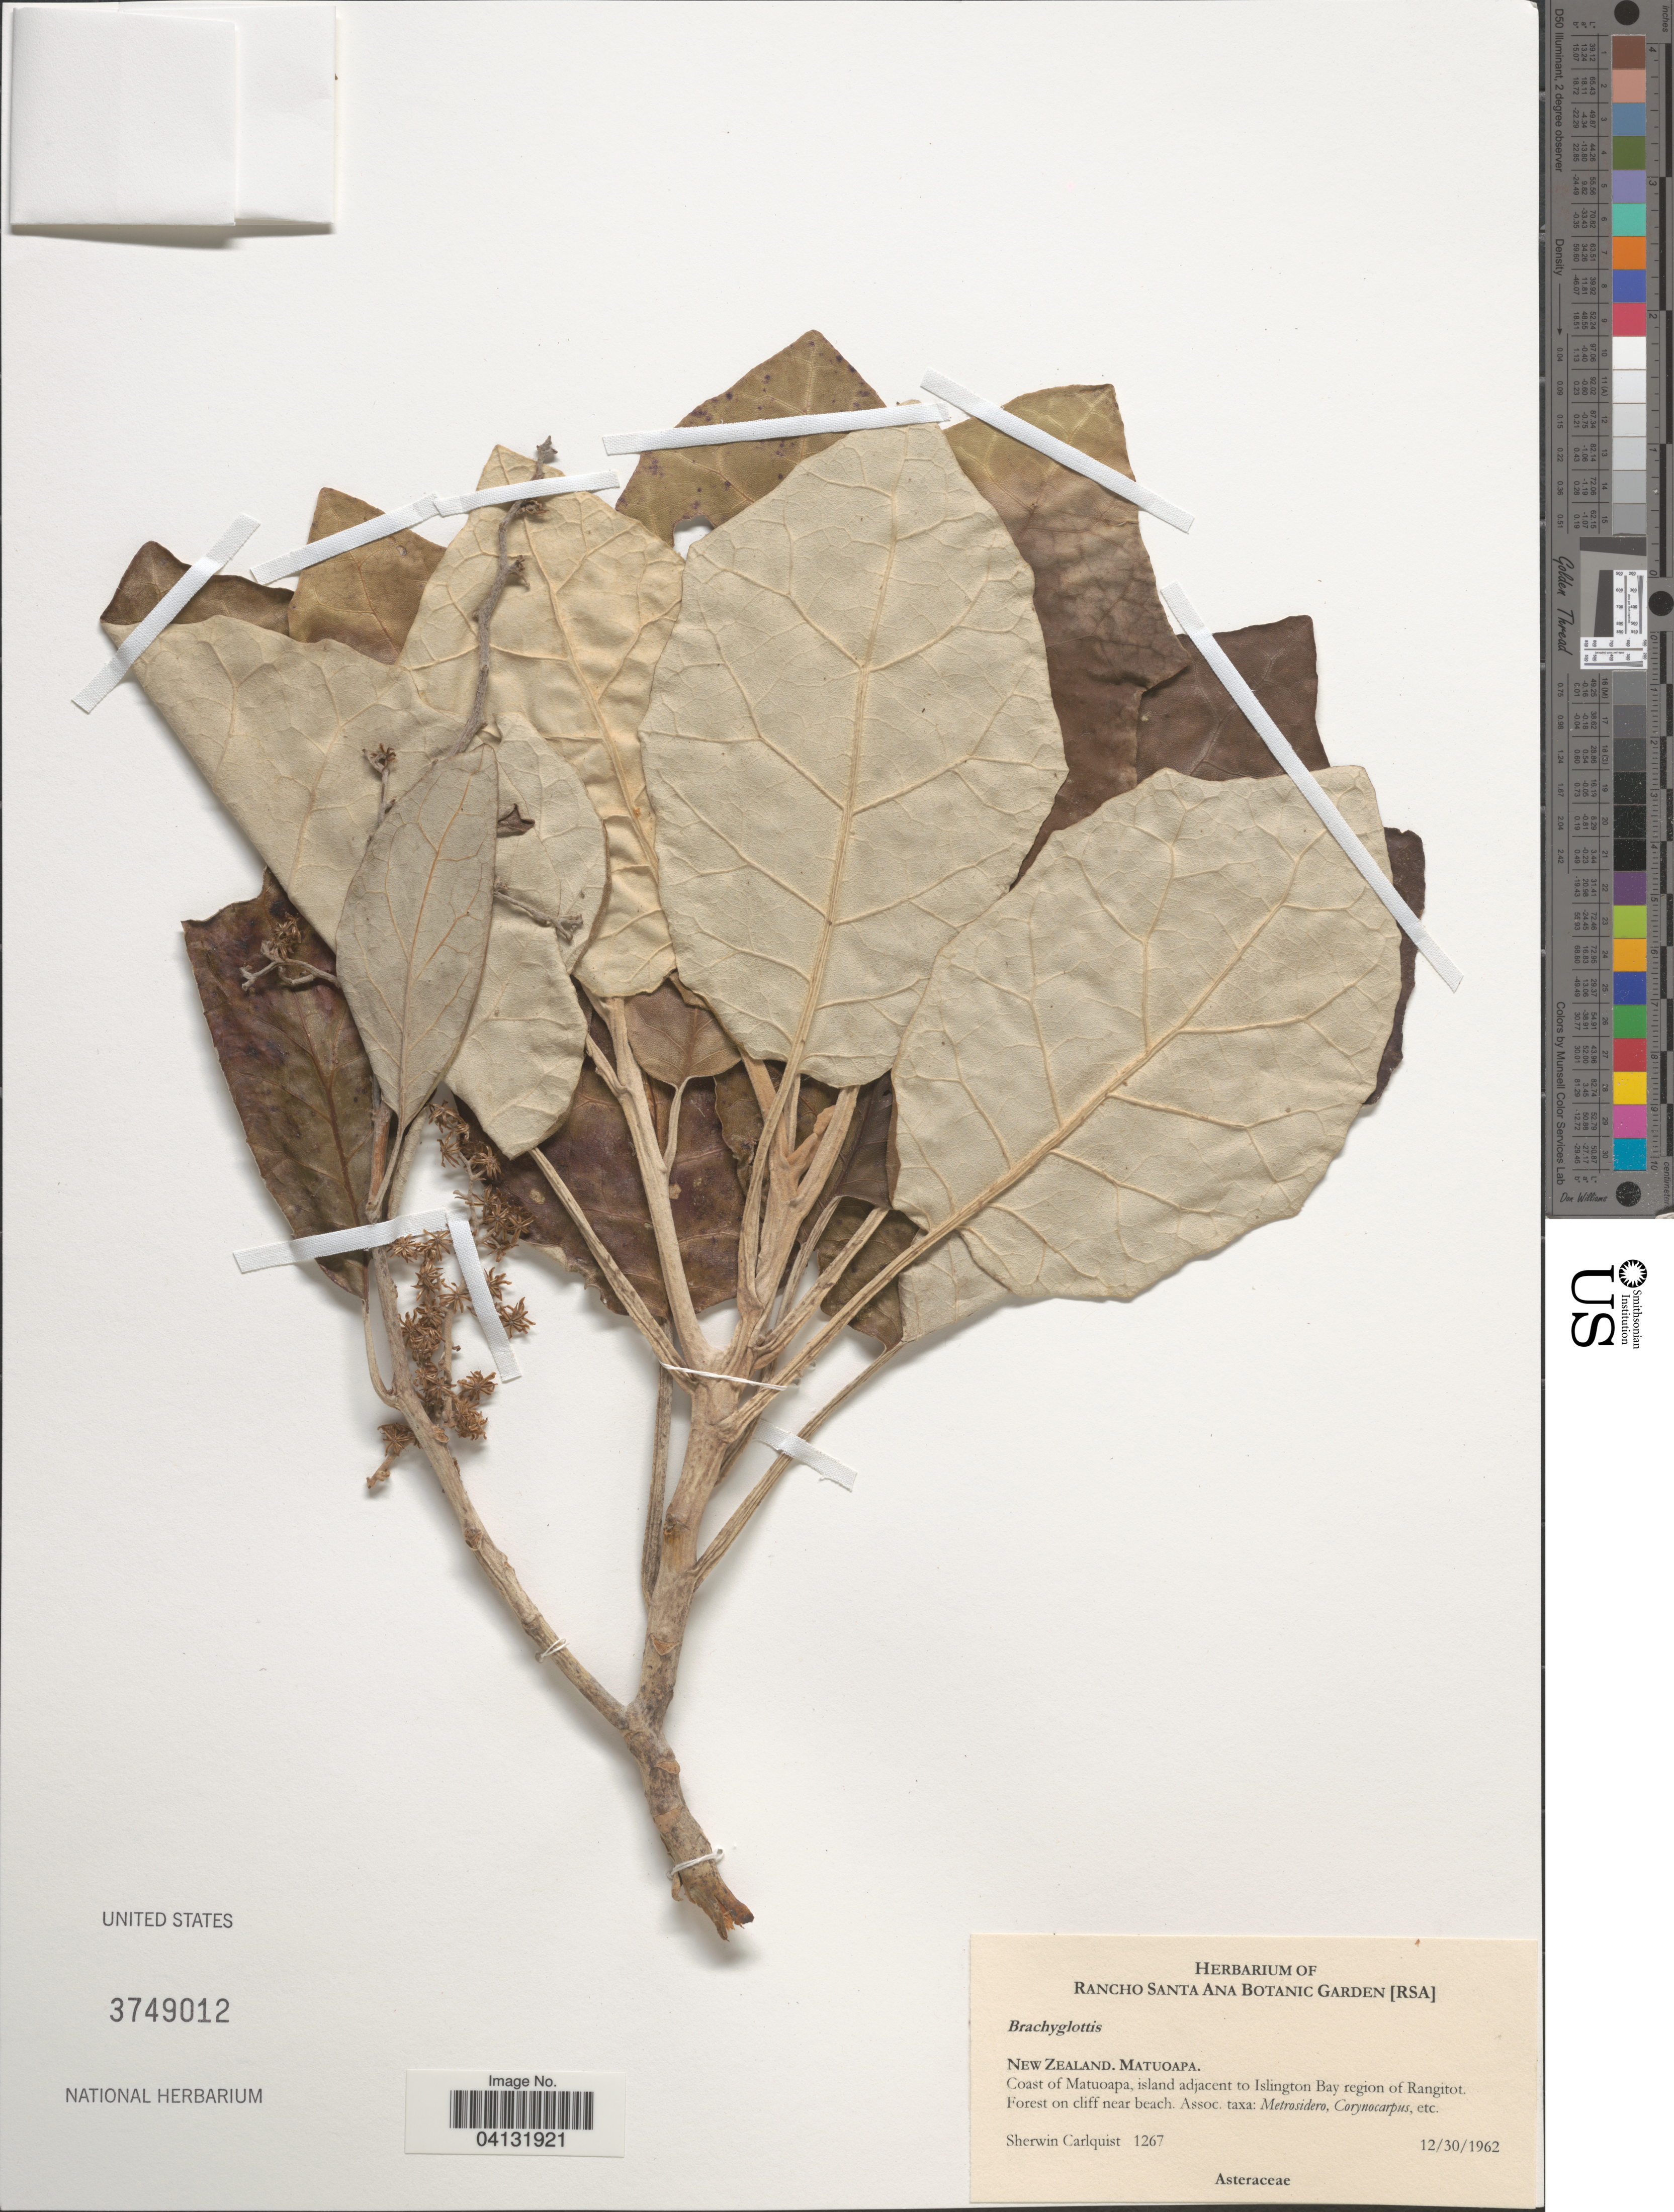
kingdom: Plantae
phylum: Tracheophyta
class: Magnoliopsida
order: Asterales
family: Asteraceae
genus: Brachyglottis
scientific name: Brachyglottis sp.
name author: J.R. Forst. & G. Forst.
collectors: S. Carlquist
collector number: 1267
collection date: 1962-12-30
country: New Zealand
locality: Matuoapa. Coast of Matuoapa, island adjacent to Islington Bay region of Rangitot.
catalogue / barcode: US 3749012